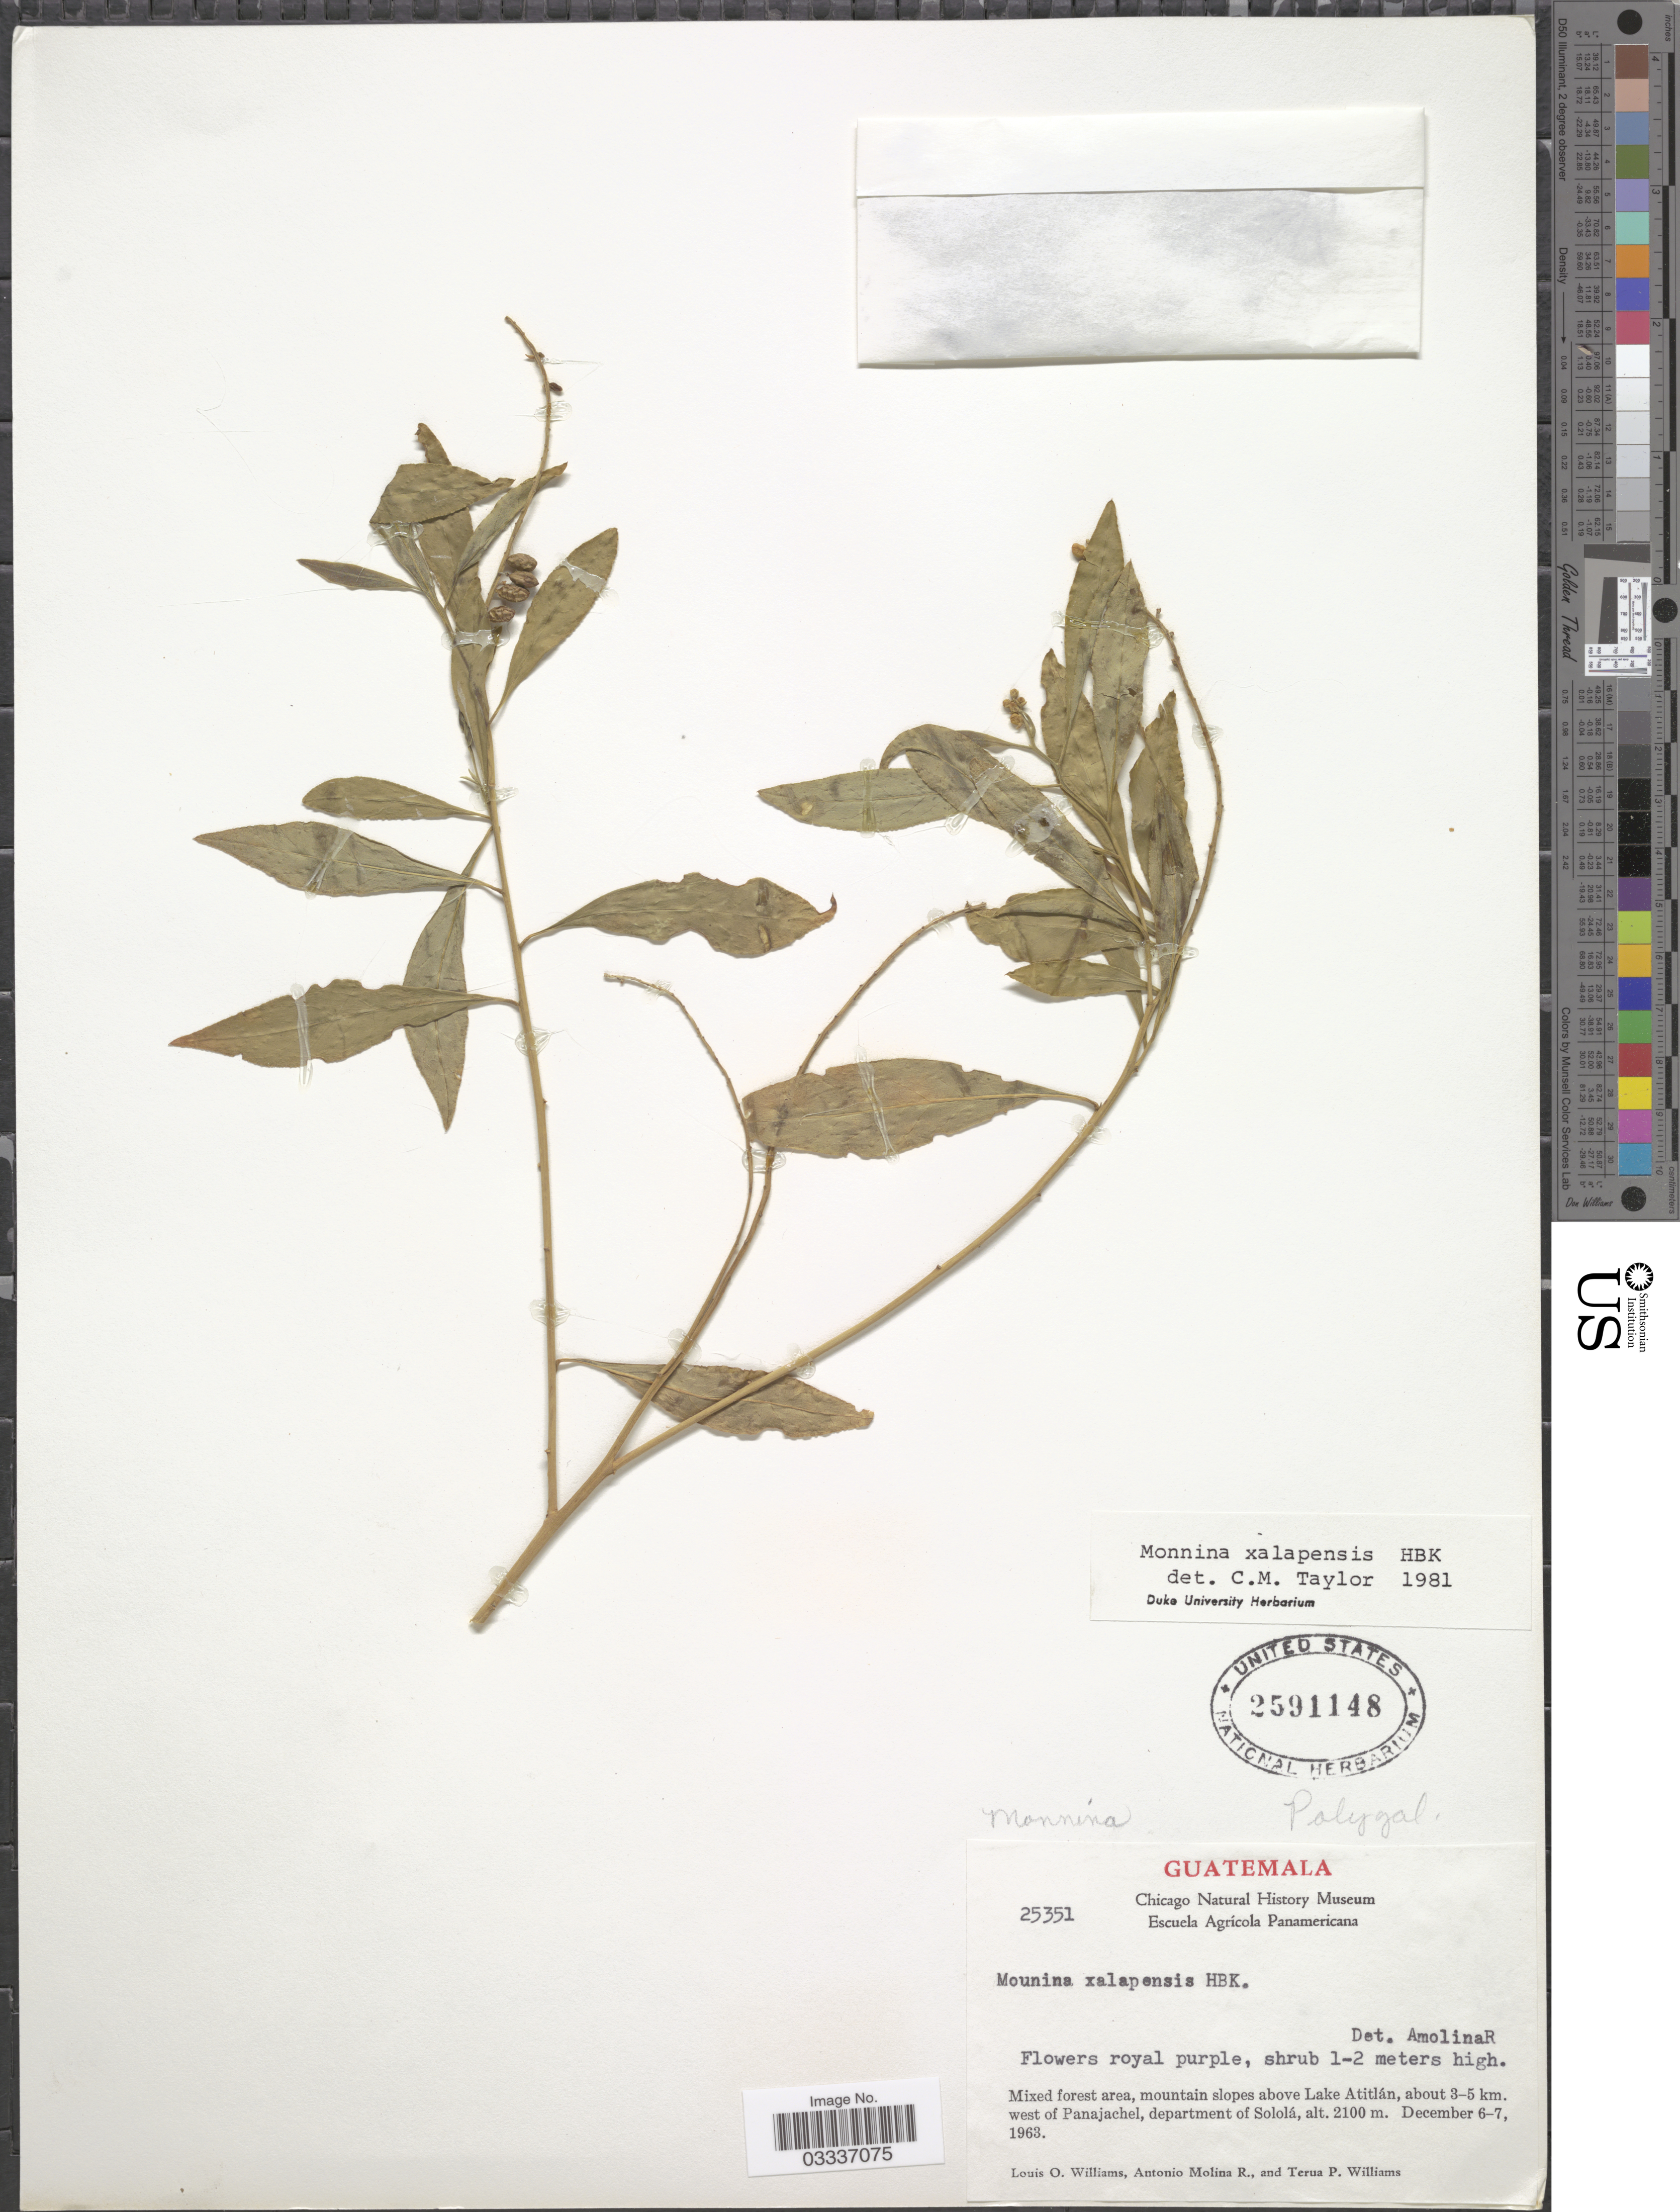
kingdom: Plantae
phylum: Tracheophyta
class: Magnoliopsida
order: Fabales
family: Polygalaceae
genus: Monnina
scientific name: Monnina xalapensis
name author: Kunth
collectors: L. O. Williams, A. Molina R. & T. Williams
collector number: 25351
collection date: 1963-12-06/1963-12-07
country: Guatemala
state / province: Sololá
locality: Mountain slopes above Lake Atitlán, about 3-5 km. west of Panajachel, department of Sololá.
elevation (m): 2100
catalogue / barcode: US 2591148